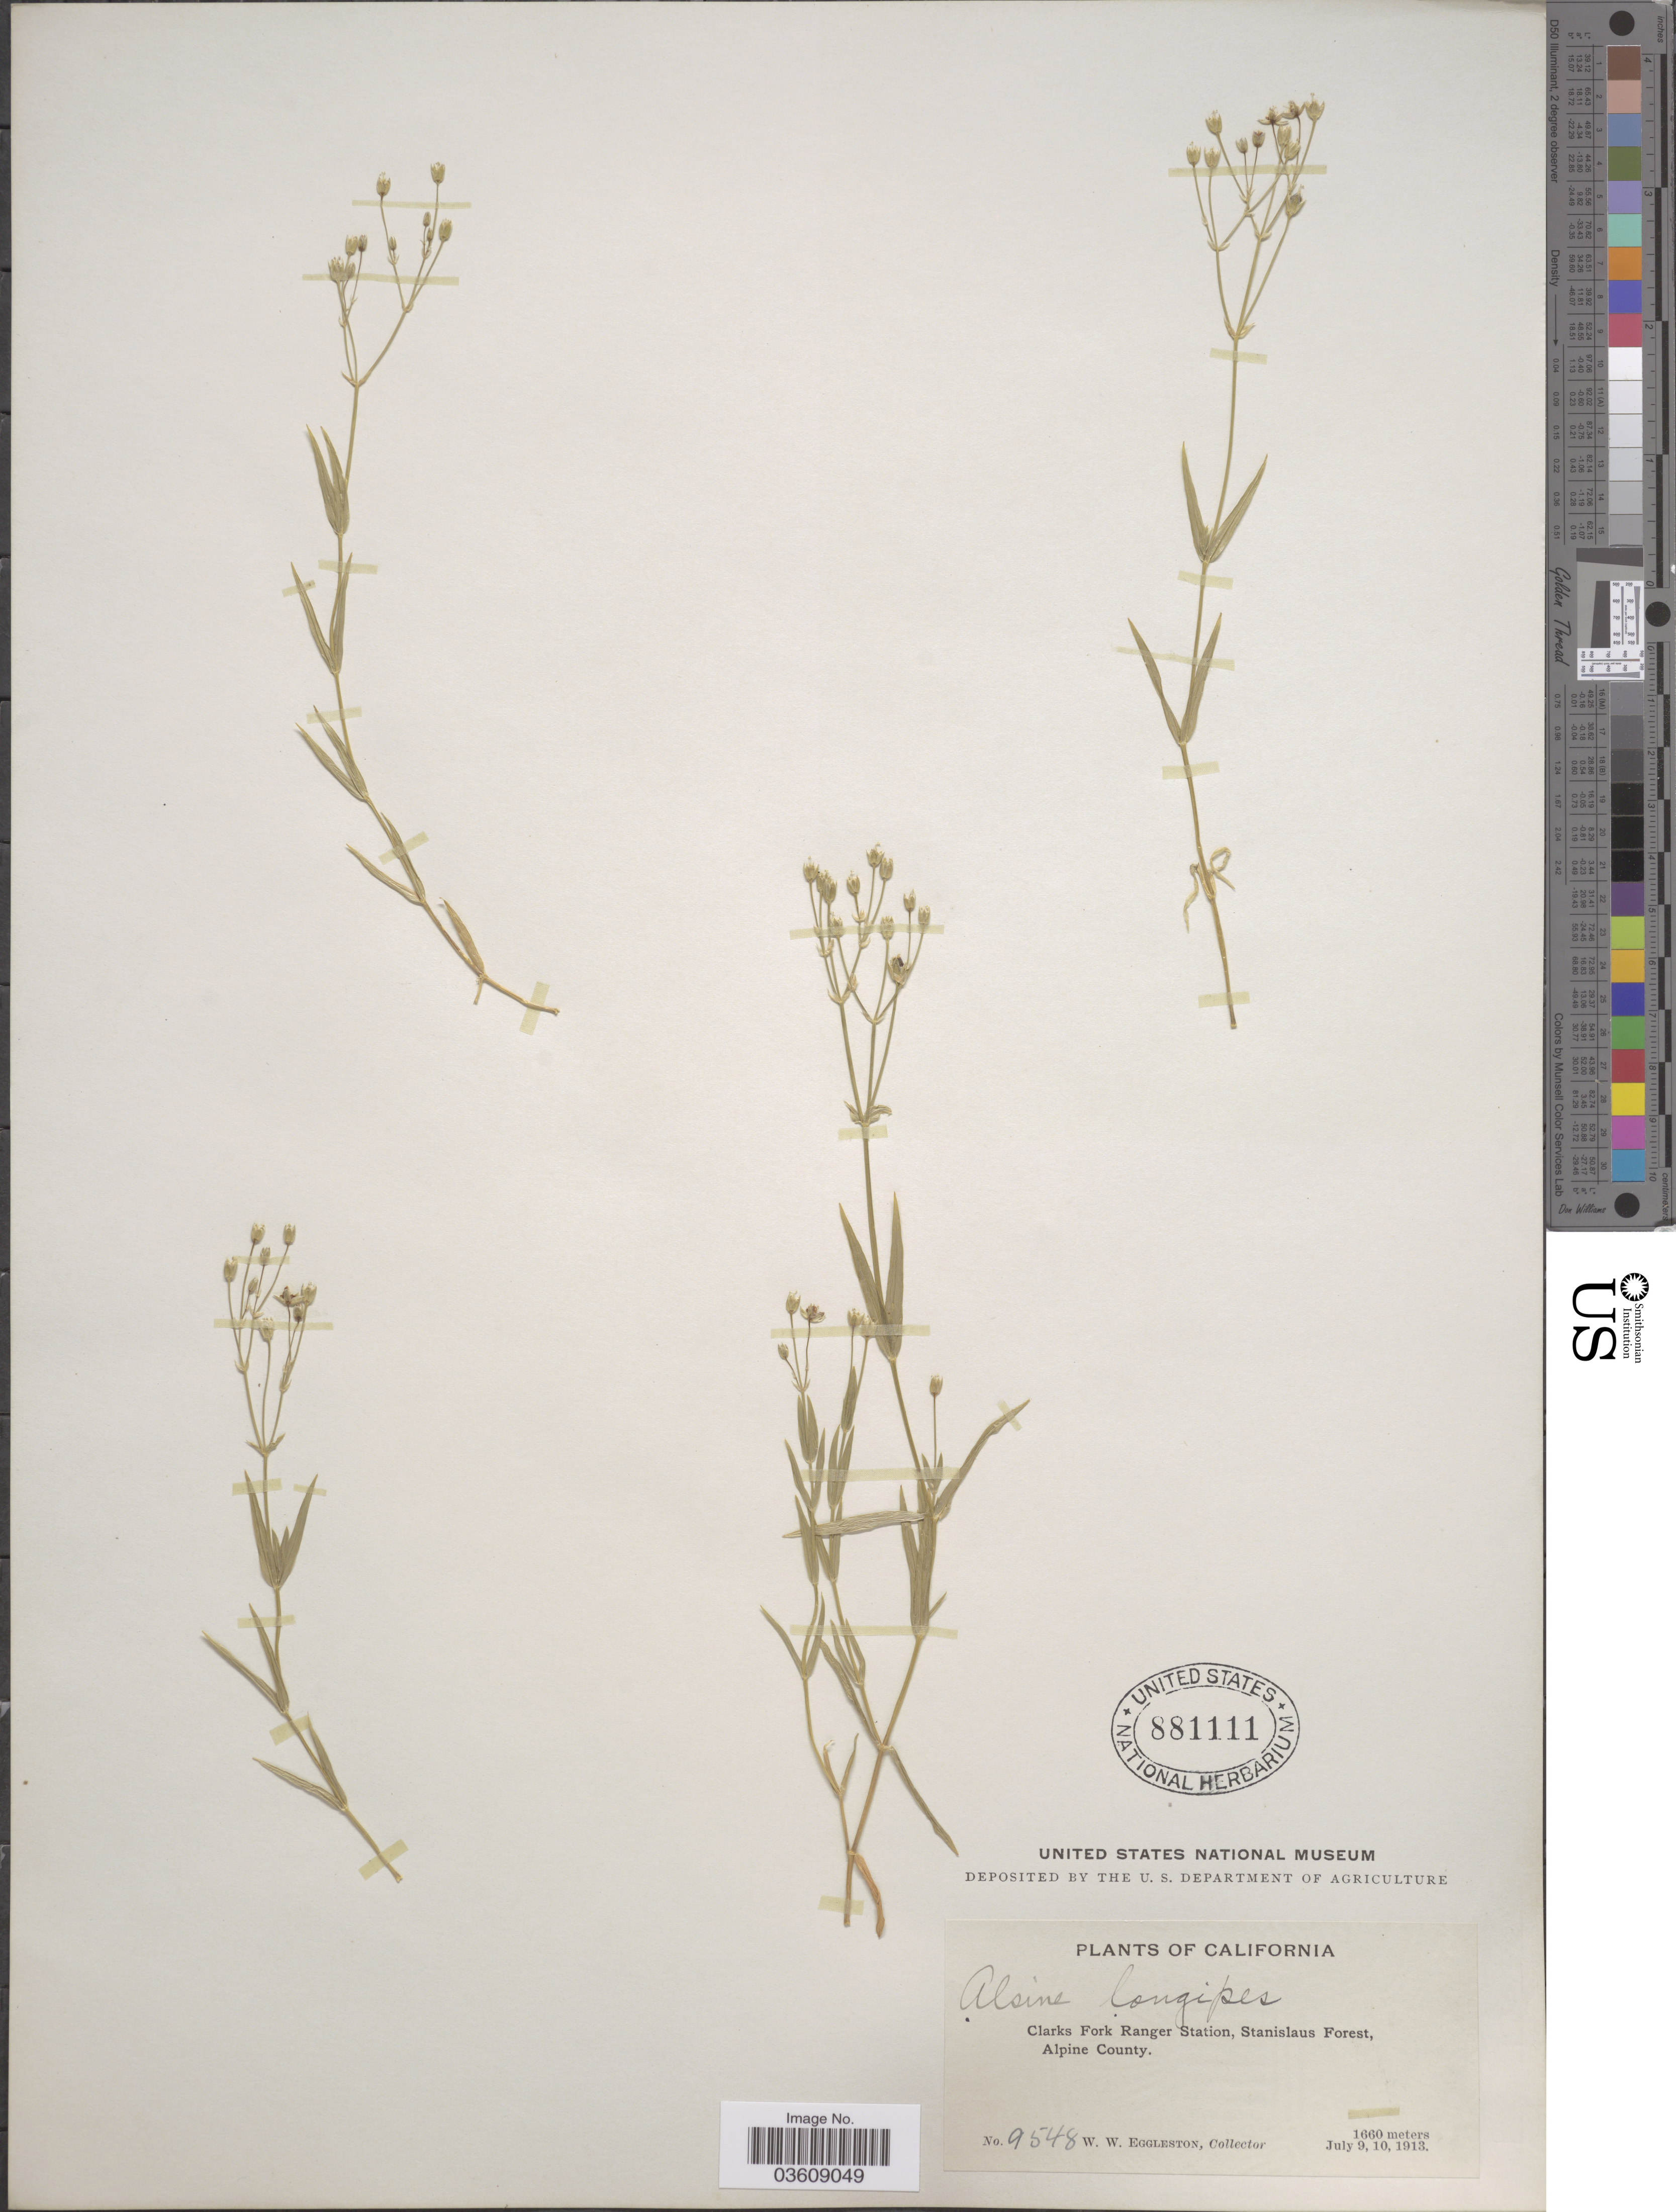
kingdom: Plantae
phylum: Tracheophyta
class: Magnoliopsida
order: Caryophyllales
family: Caryophyllaceae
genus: Stellaria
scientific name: Stellaria longipes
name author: Goldie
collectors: W. W. Eggleston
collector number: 9548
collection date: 1913-07-09/1913-07-10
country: United States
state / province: California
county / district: Alpine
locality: Clarks Fork Ranger Station, Stanislaus Forest, Alpine County.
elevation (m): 1660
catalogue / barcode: US 881111